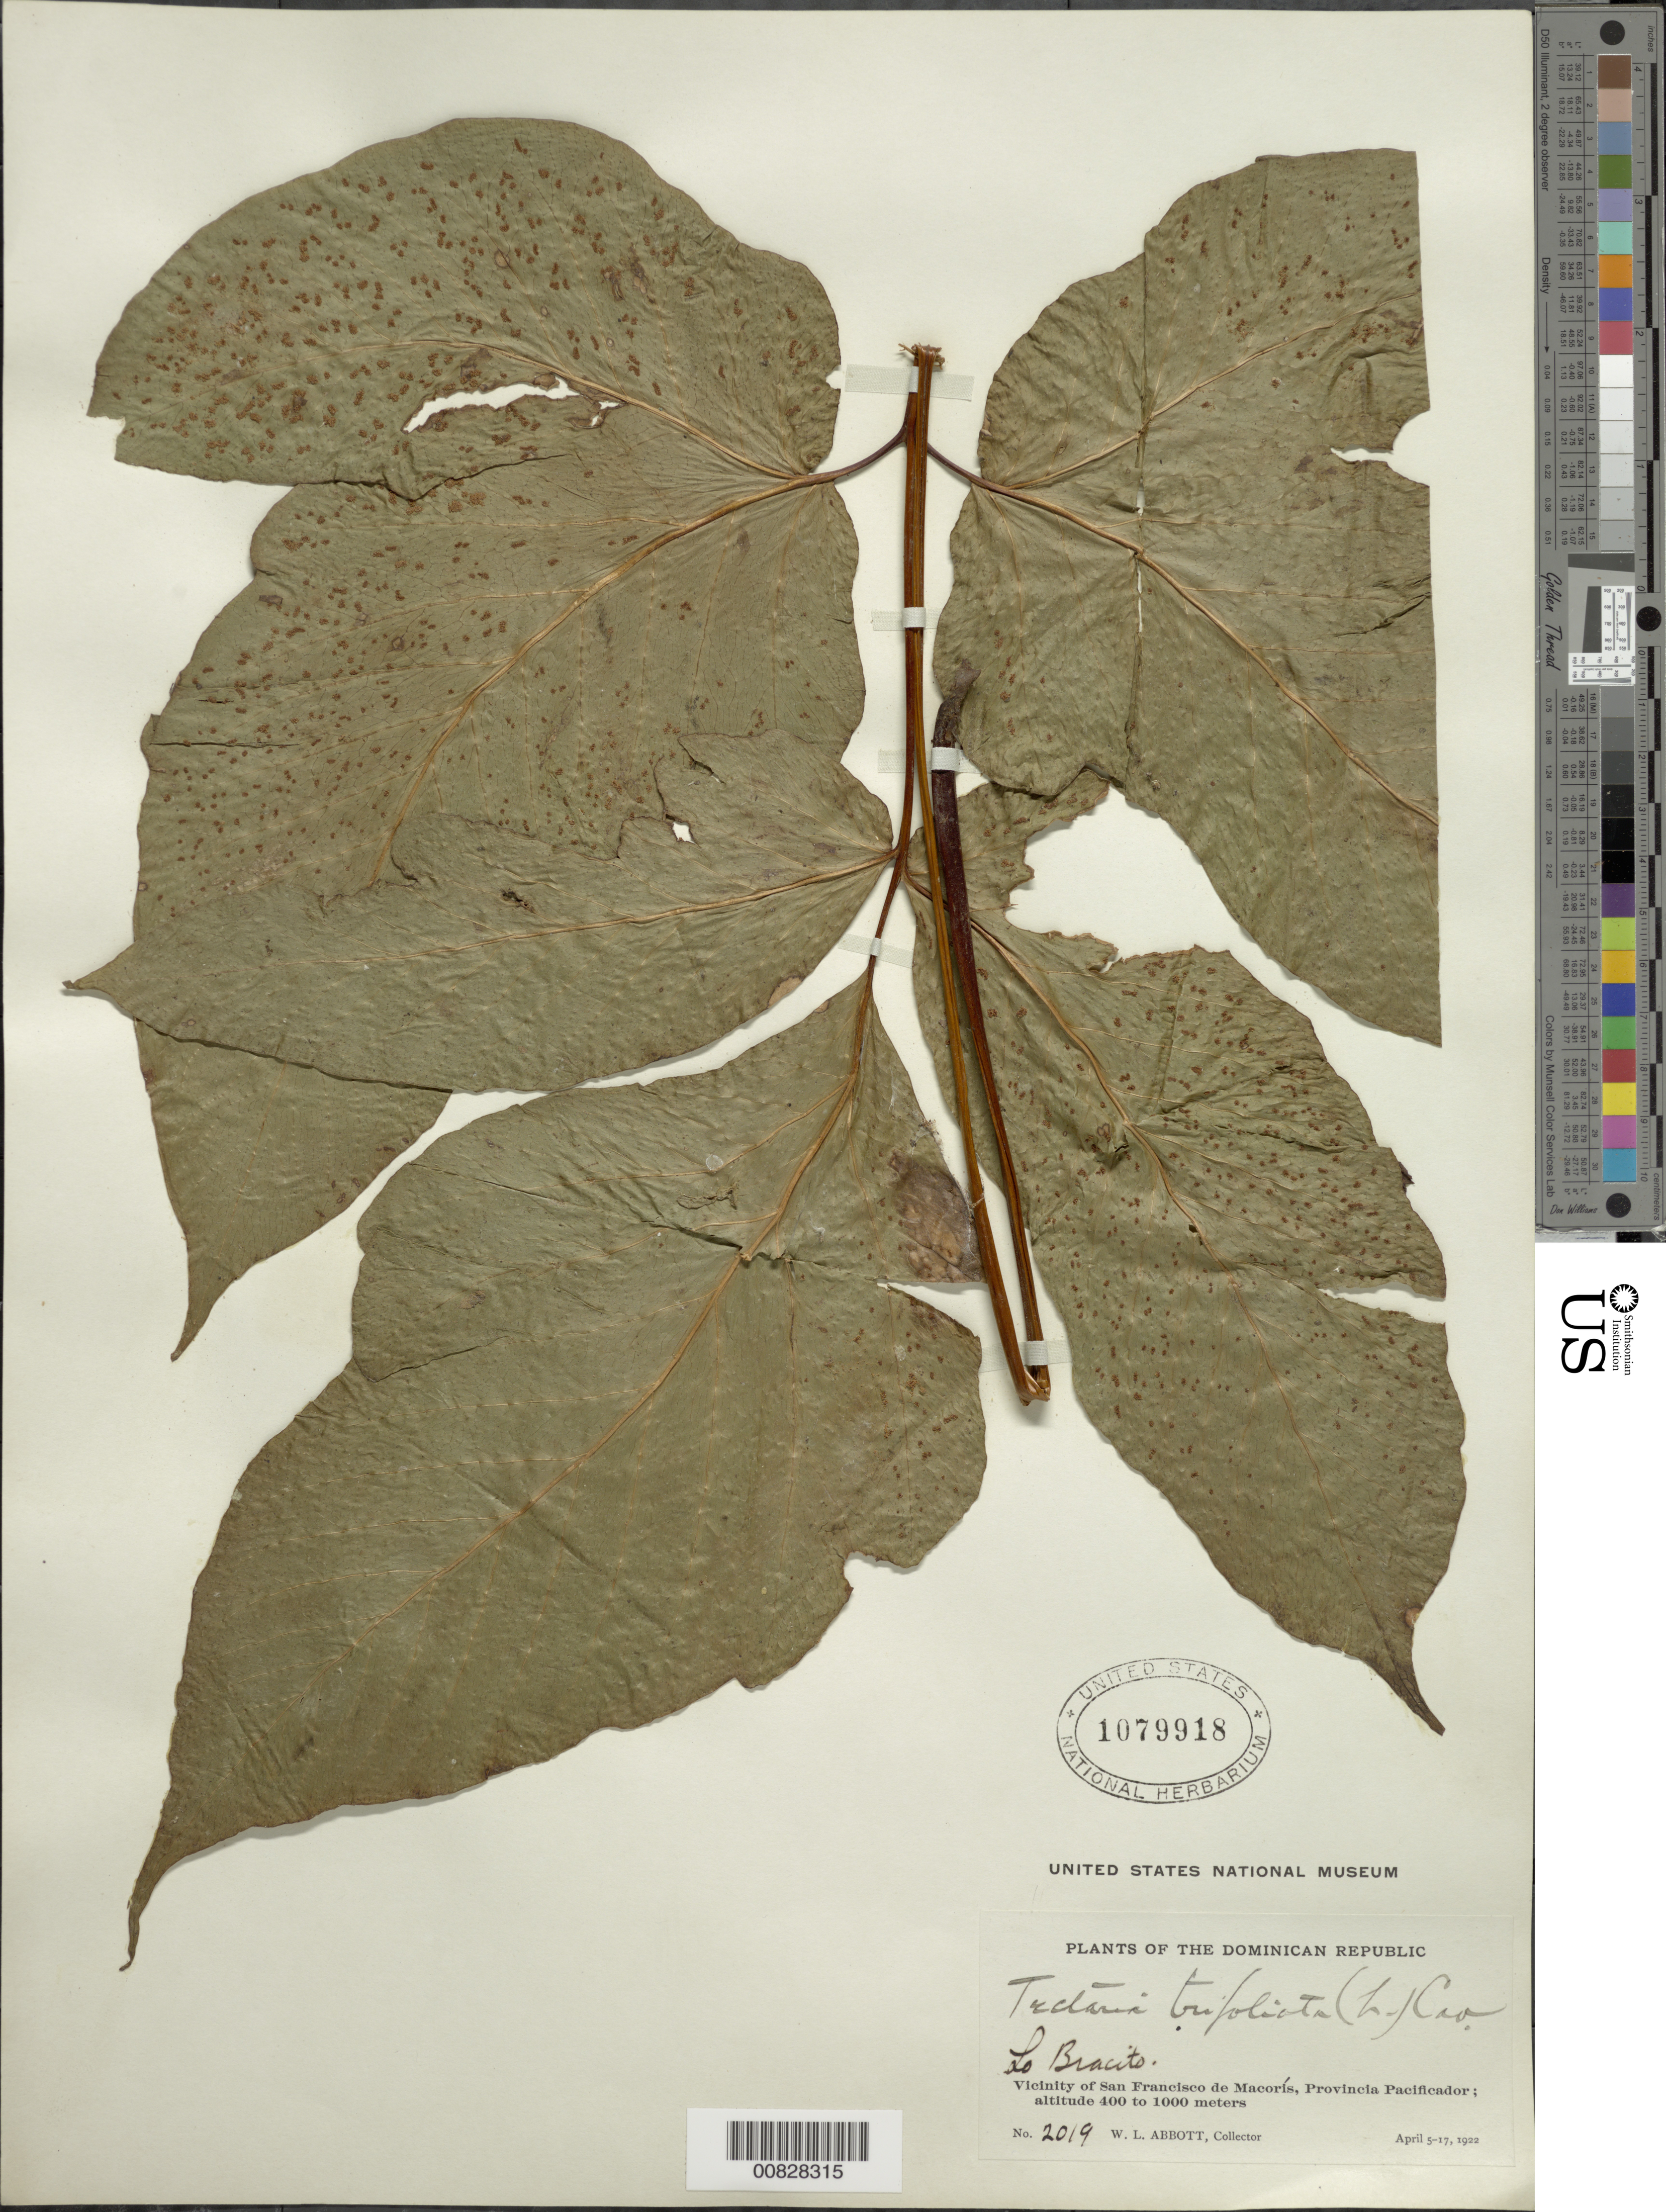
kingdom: Plantae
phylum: Tracheophyta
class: Polypodiopsida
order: Polypodiales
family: Tectariaceae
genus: Tectaria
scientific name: Tectaria trifoliata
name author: (L.) Cav.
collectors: W. L. Abbott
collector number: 2019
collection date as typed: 05 Apr 1922 to 17 Apr 1922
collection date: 1922-04-05/1922-04-17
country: Dominican Republic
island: Hispaniola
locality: Prov. Pacificador, vicinity San Francisco de Macorís, Lo Bracito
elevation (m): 400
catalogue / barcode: US 1079918